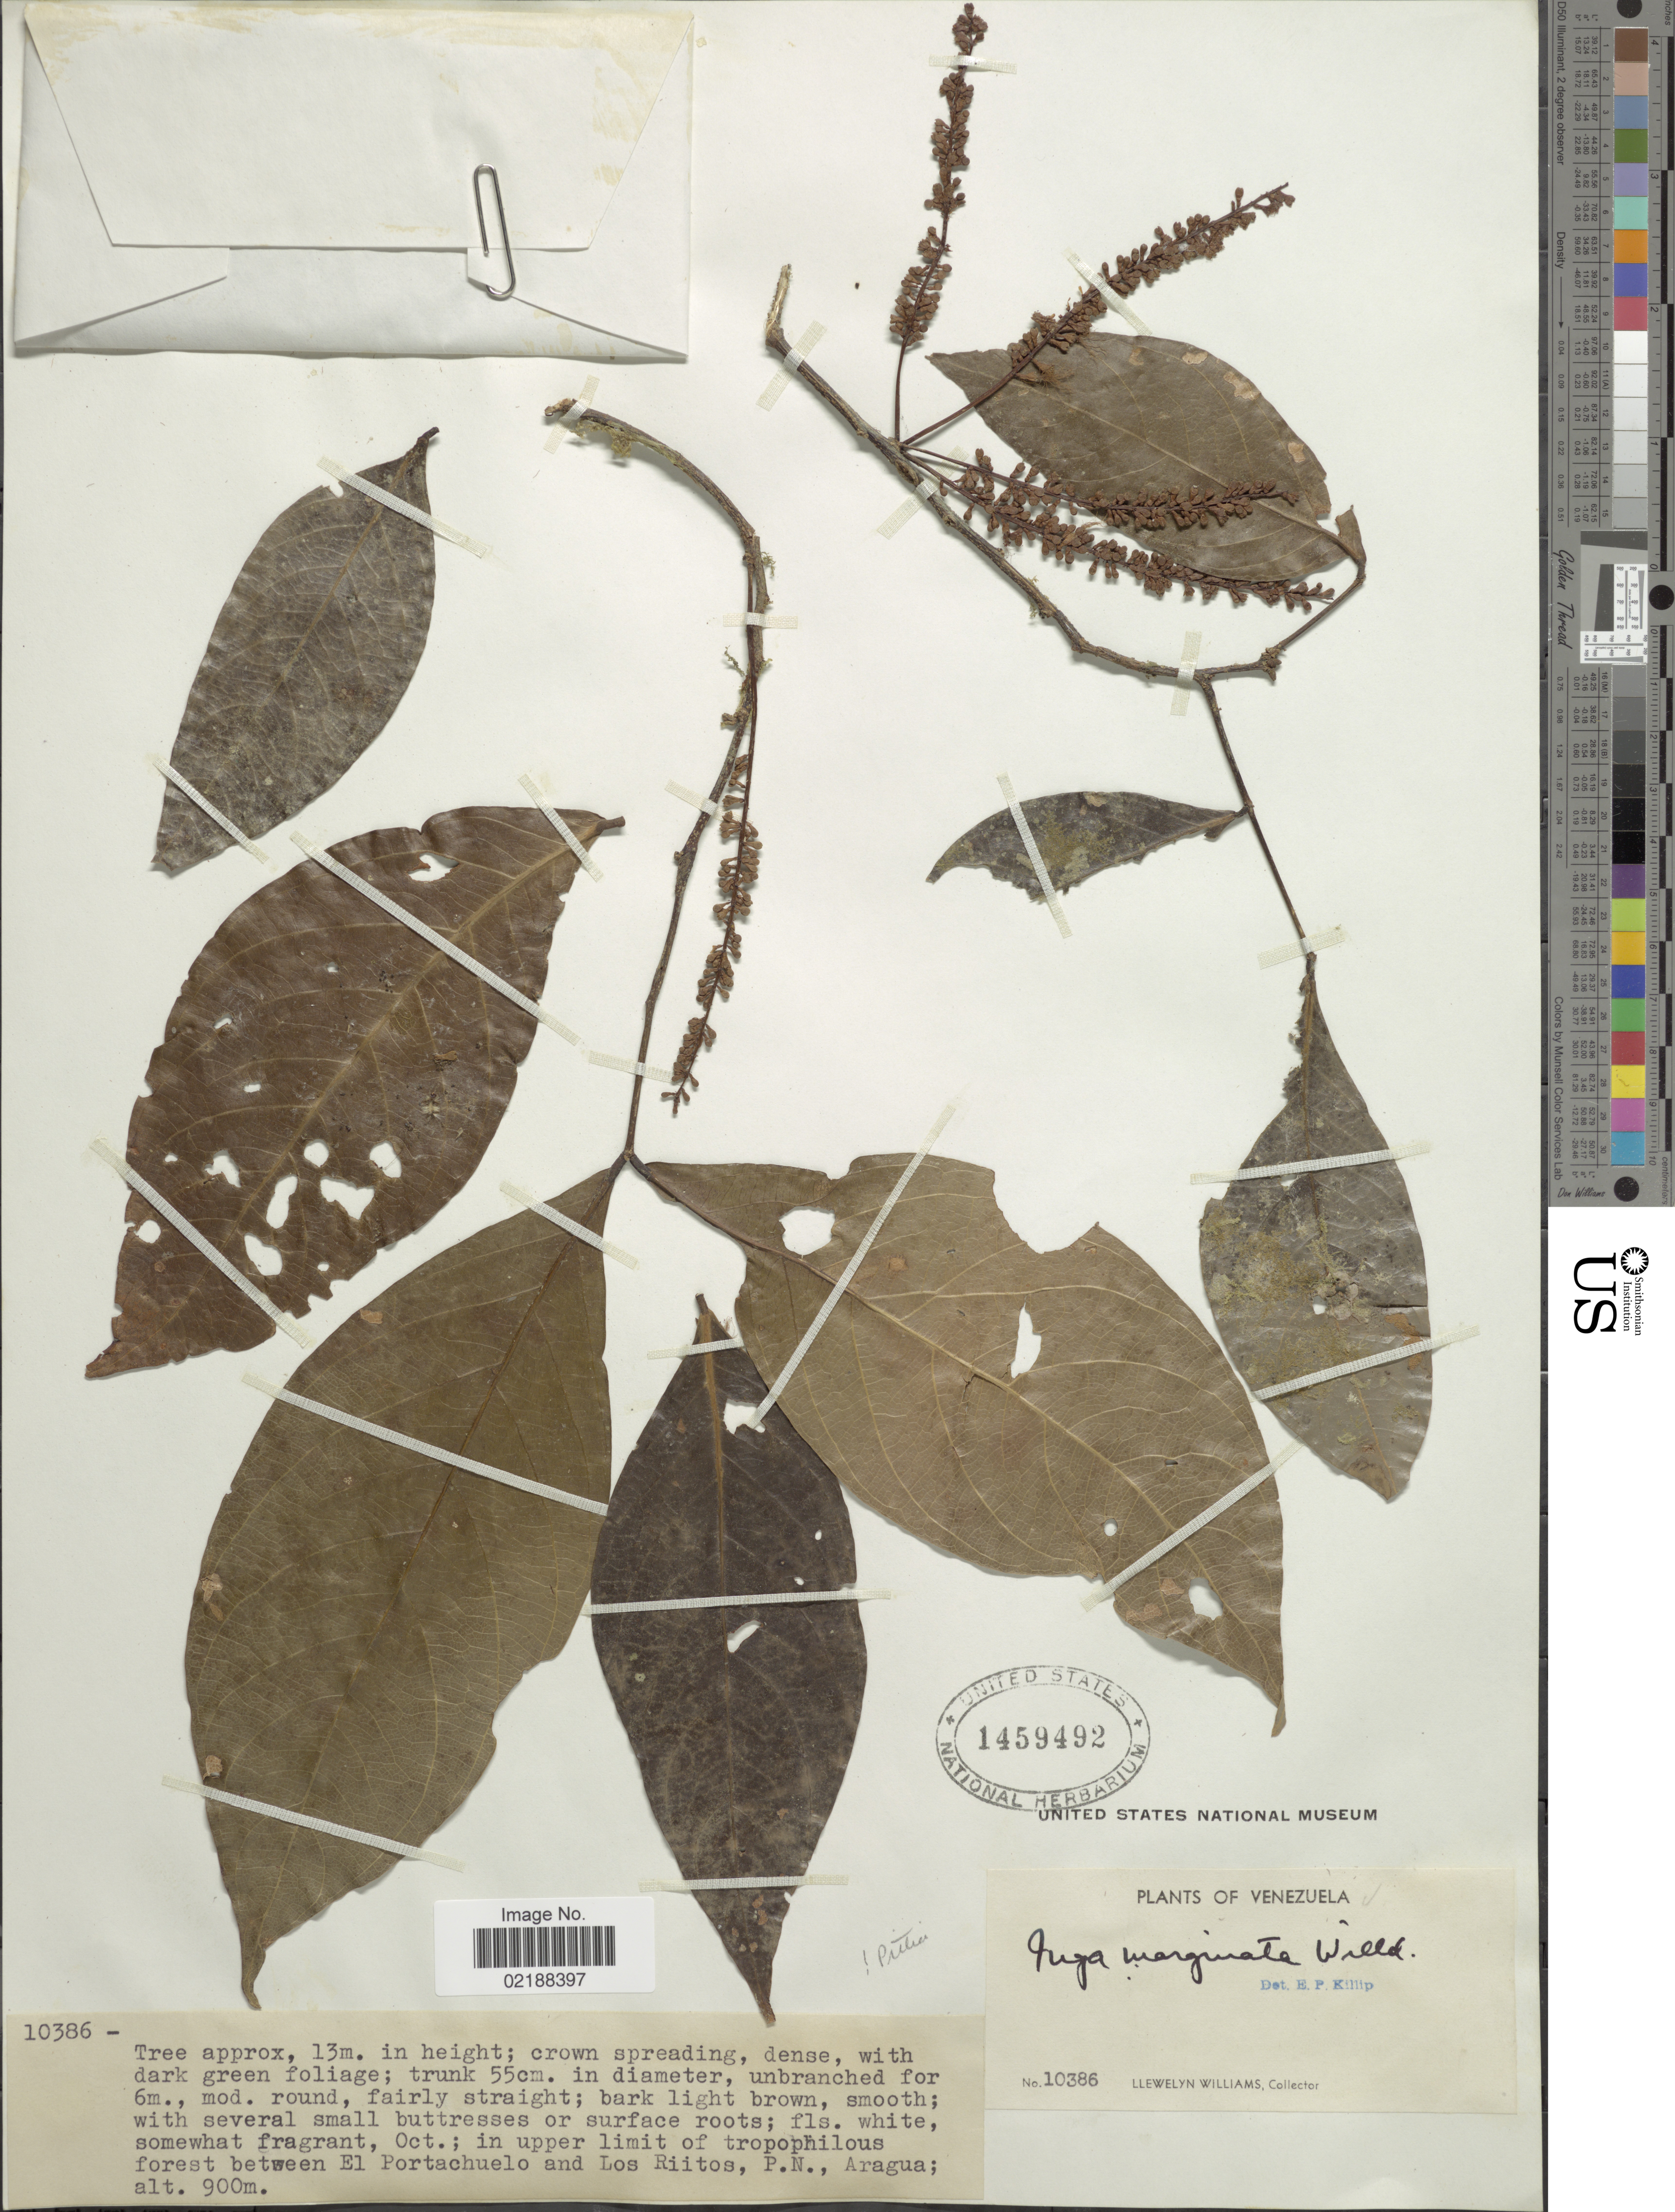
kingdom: Plantae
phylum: Tracheophyta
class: Magnoliopsida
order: Fabales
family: Fabaceae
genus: Inga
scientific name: Inga marginata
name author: Willd.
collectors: Ll. Williams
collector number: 10386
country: Venezuela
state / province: Aragua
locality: Between El Portachuelo and Los Riitos, P. N.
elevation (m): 900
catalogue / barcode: US 1459492